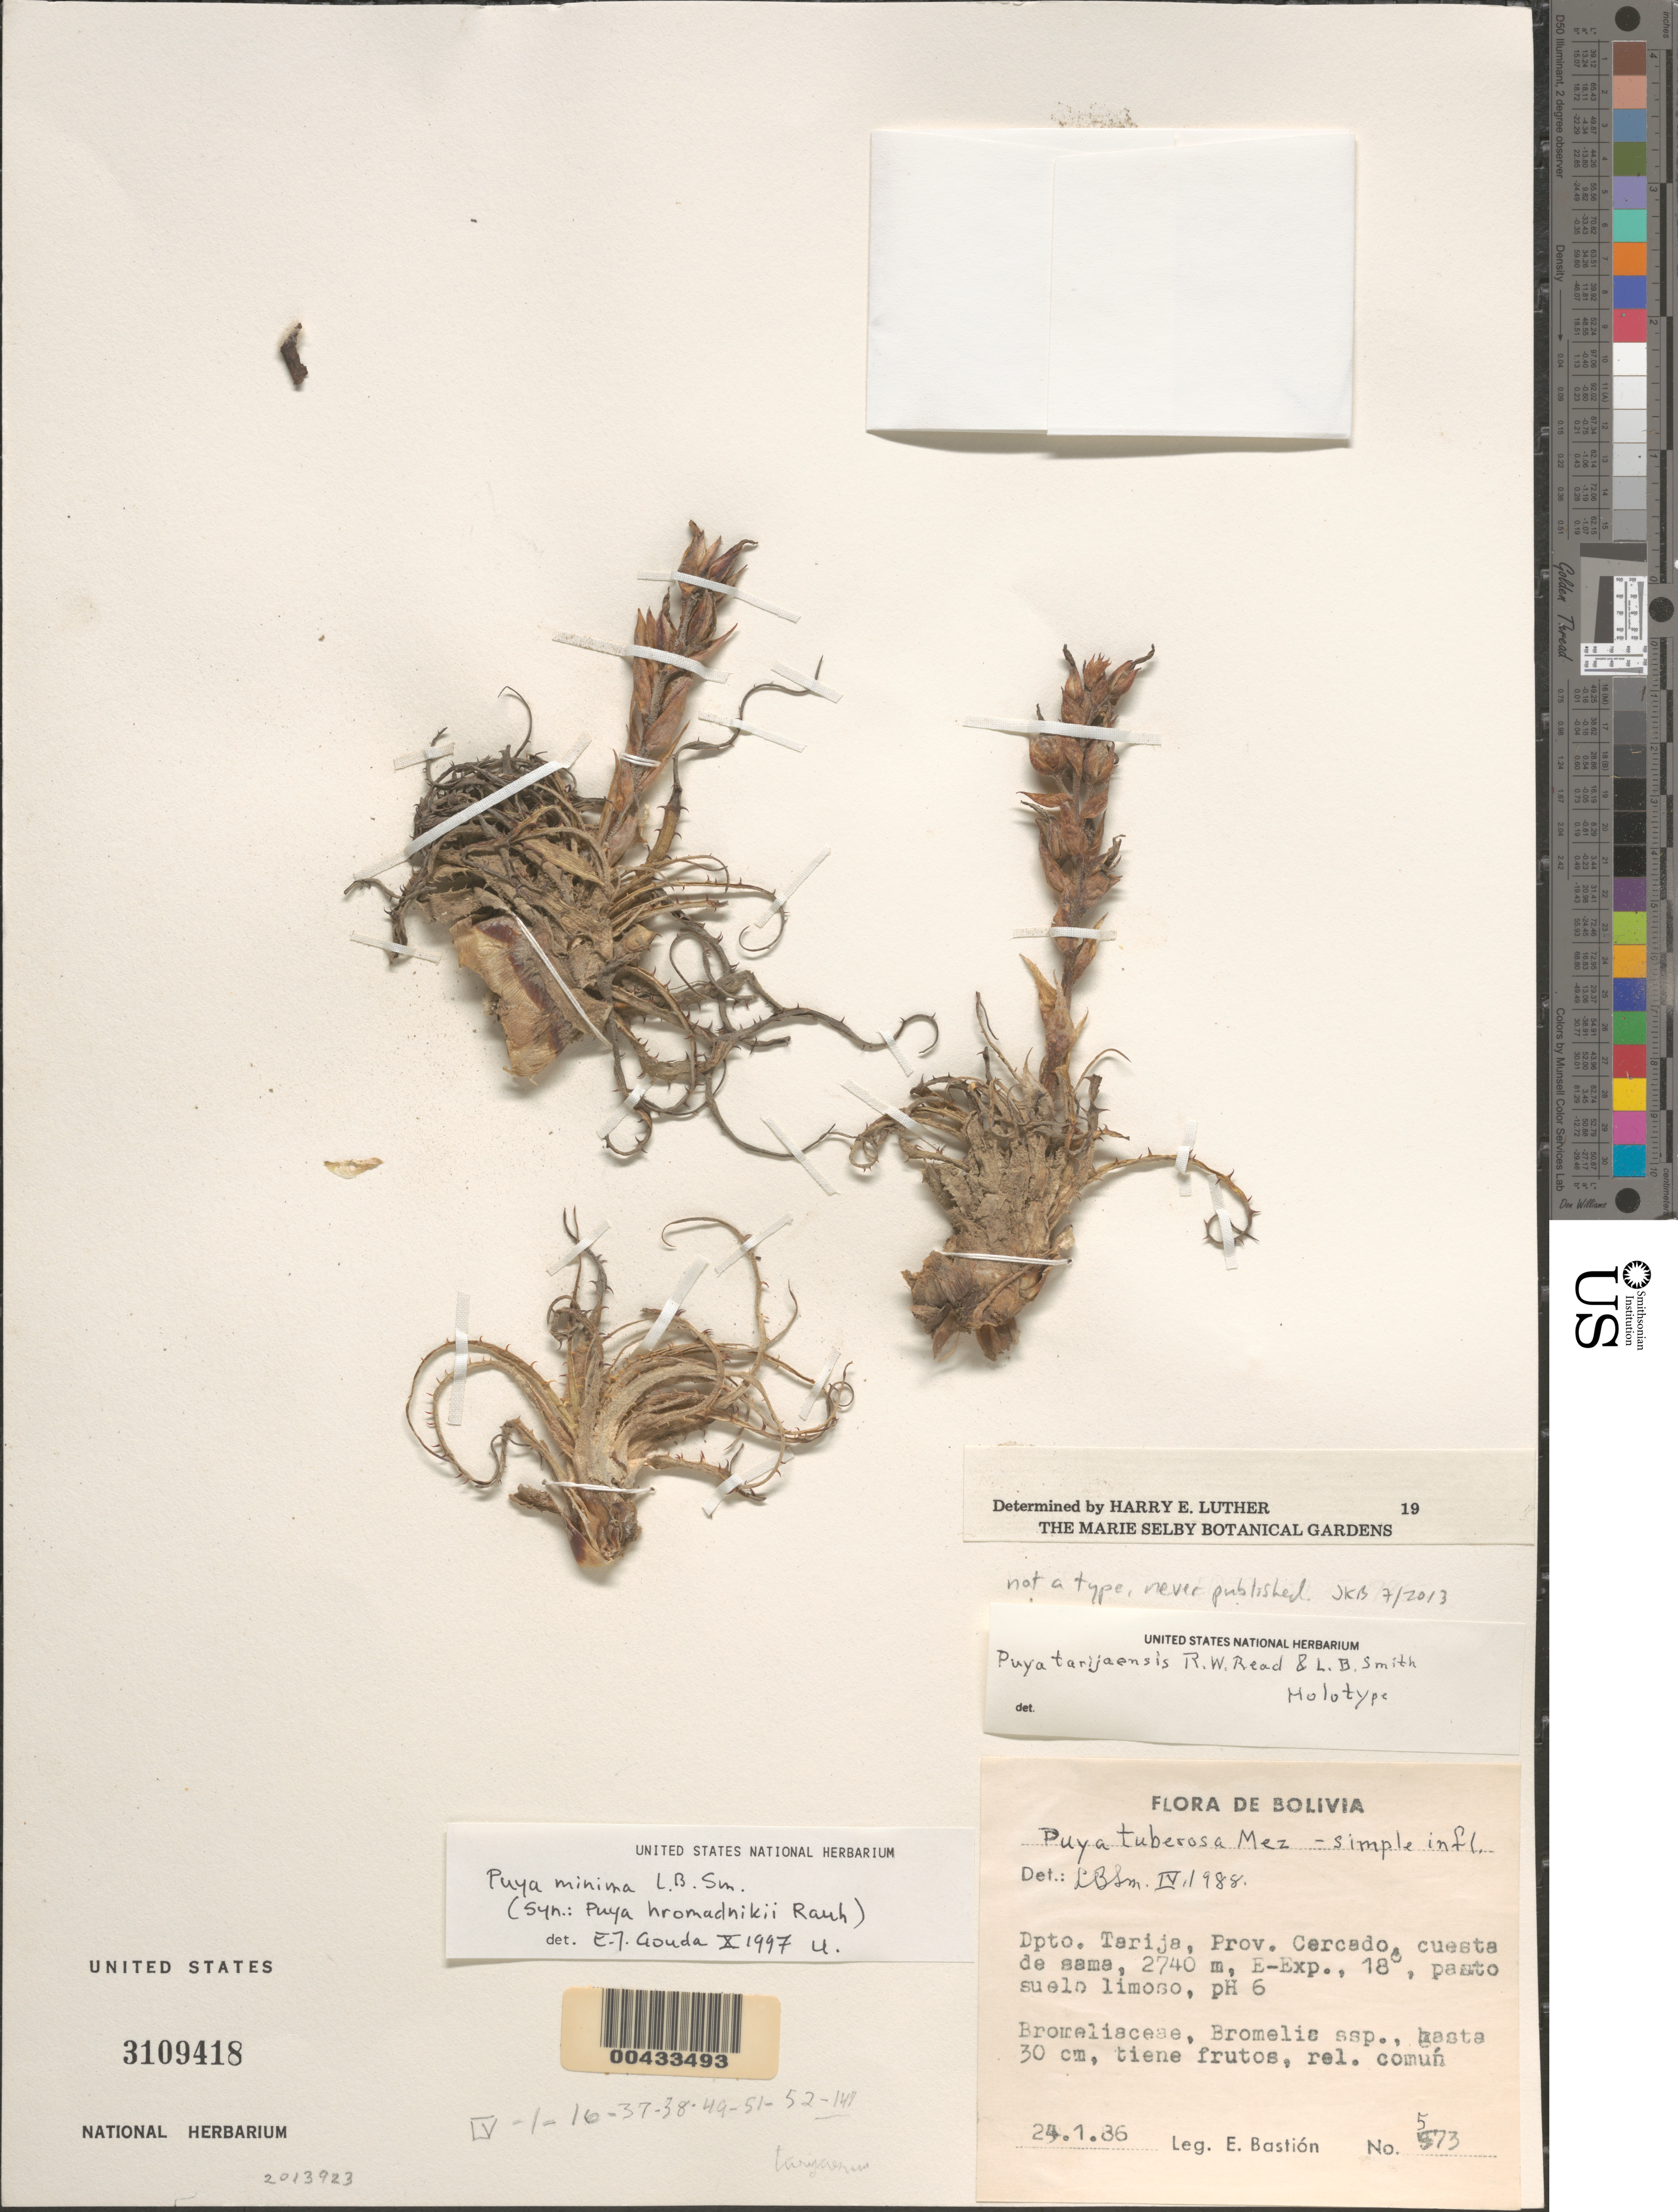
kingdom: Plantae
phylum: Tracheophyta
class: Liliopsida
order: Poales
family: Bromeliaceae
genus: Puya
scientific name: Puya minima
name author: L.B. Sm.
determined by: Gouda, E. J.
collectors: E. Bastion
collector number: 573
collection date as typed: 24 Jan 1986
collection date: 1986-01-24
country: Bolivia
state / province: Tarija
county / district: Cercado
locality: Cuesta de Sama, e-exp.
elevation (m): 2740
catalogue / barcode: US 3109418